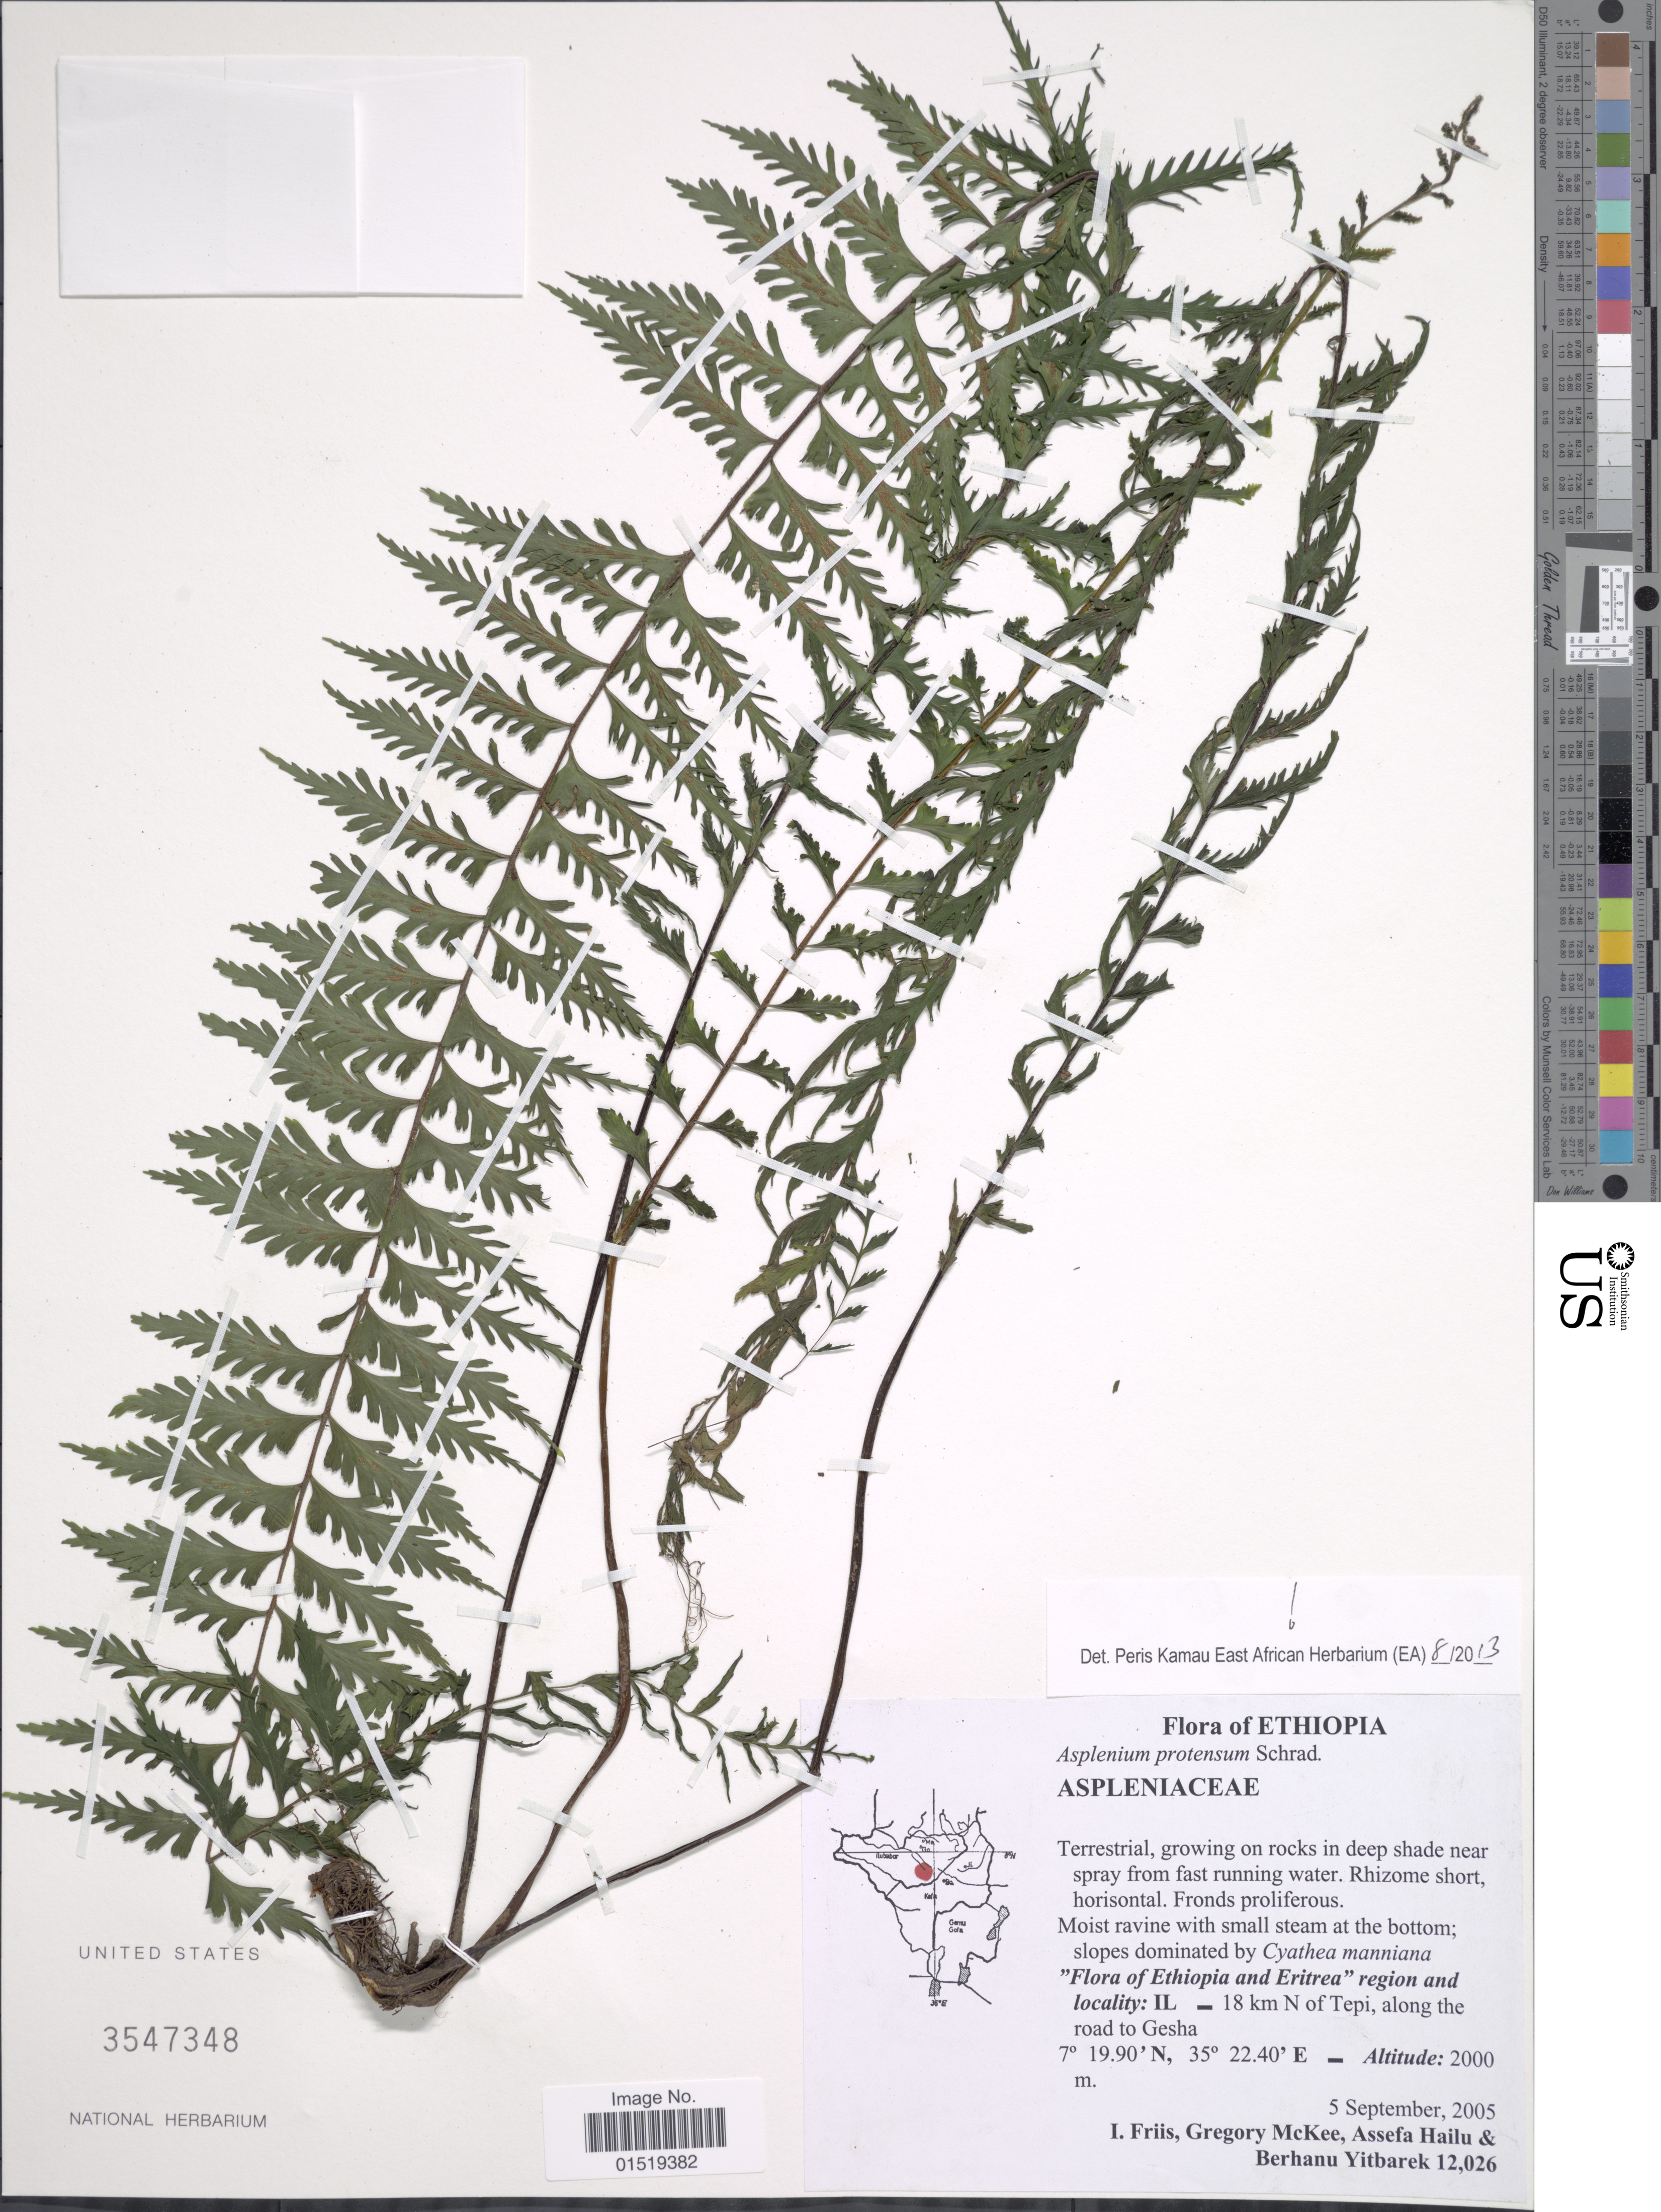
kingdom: Plantae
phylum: Tracheophyta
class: Polypodiopsida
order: Polypodiales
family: Aspleniaceae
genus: Asplenium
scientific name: Asplenium protensum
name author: Schrad.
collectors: I. Friis, G. S. McKee, A. Hailu & B. Yitbarek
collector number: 12026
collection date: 2005-09-05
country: Ethiopia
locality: IL_ 18 km N of Tepi, along the road to Gesha.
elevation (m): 2000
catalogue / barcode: US 3547348